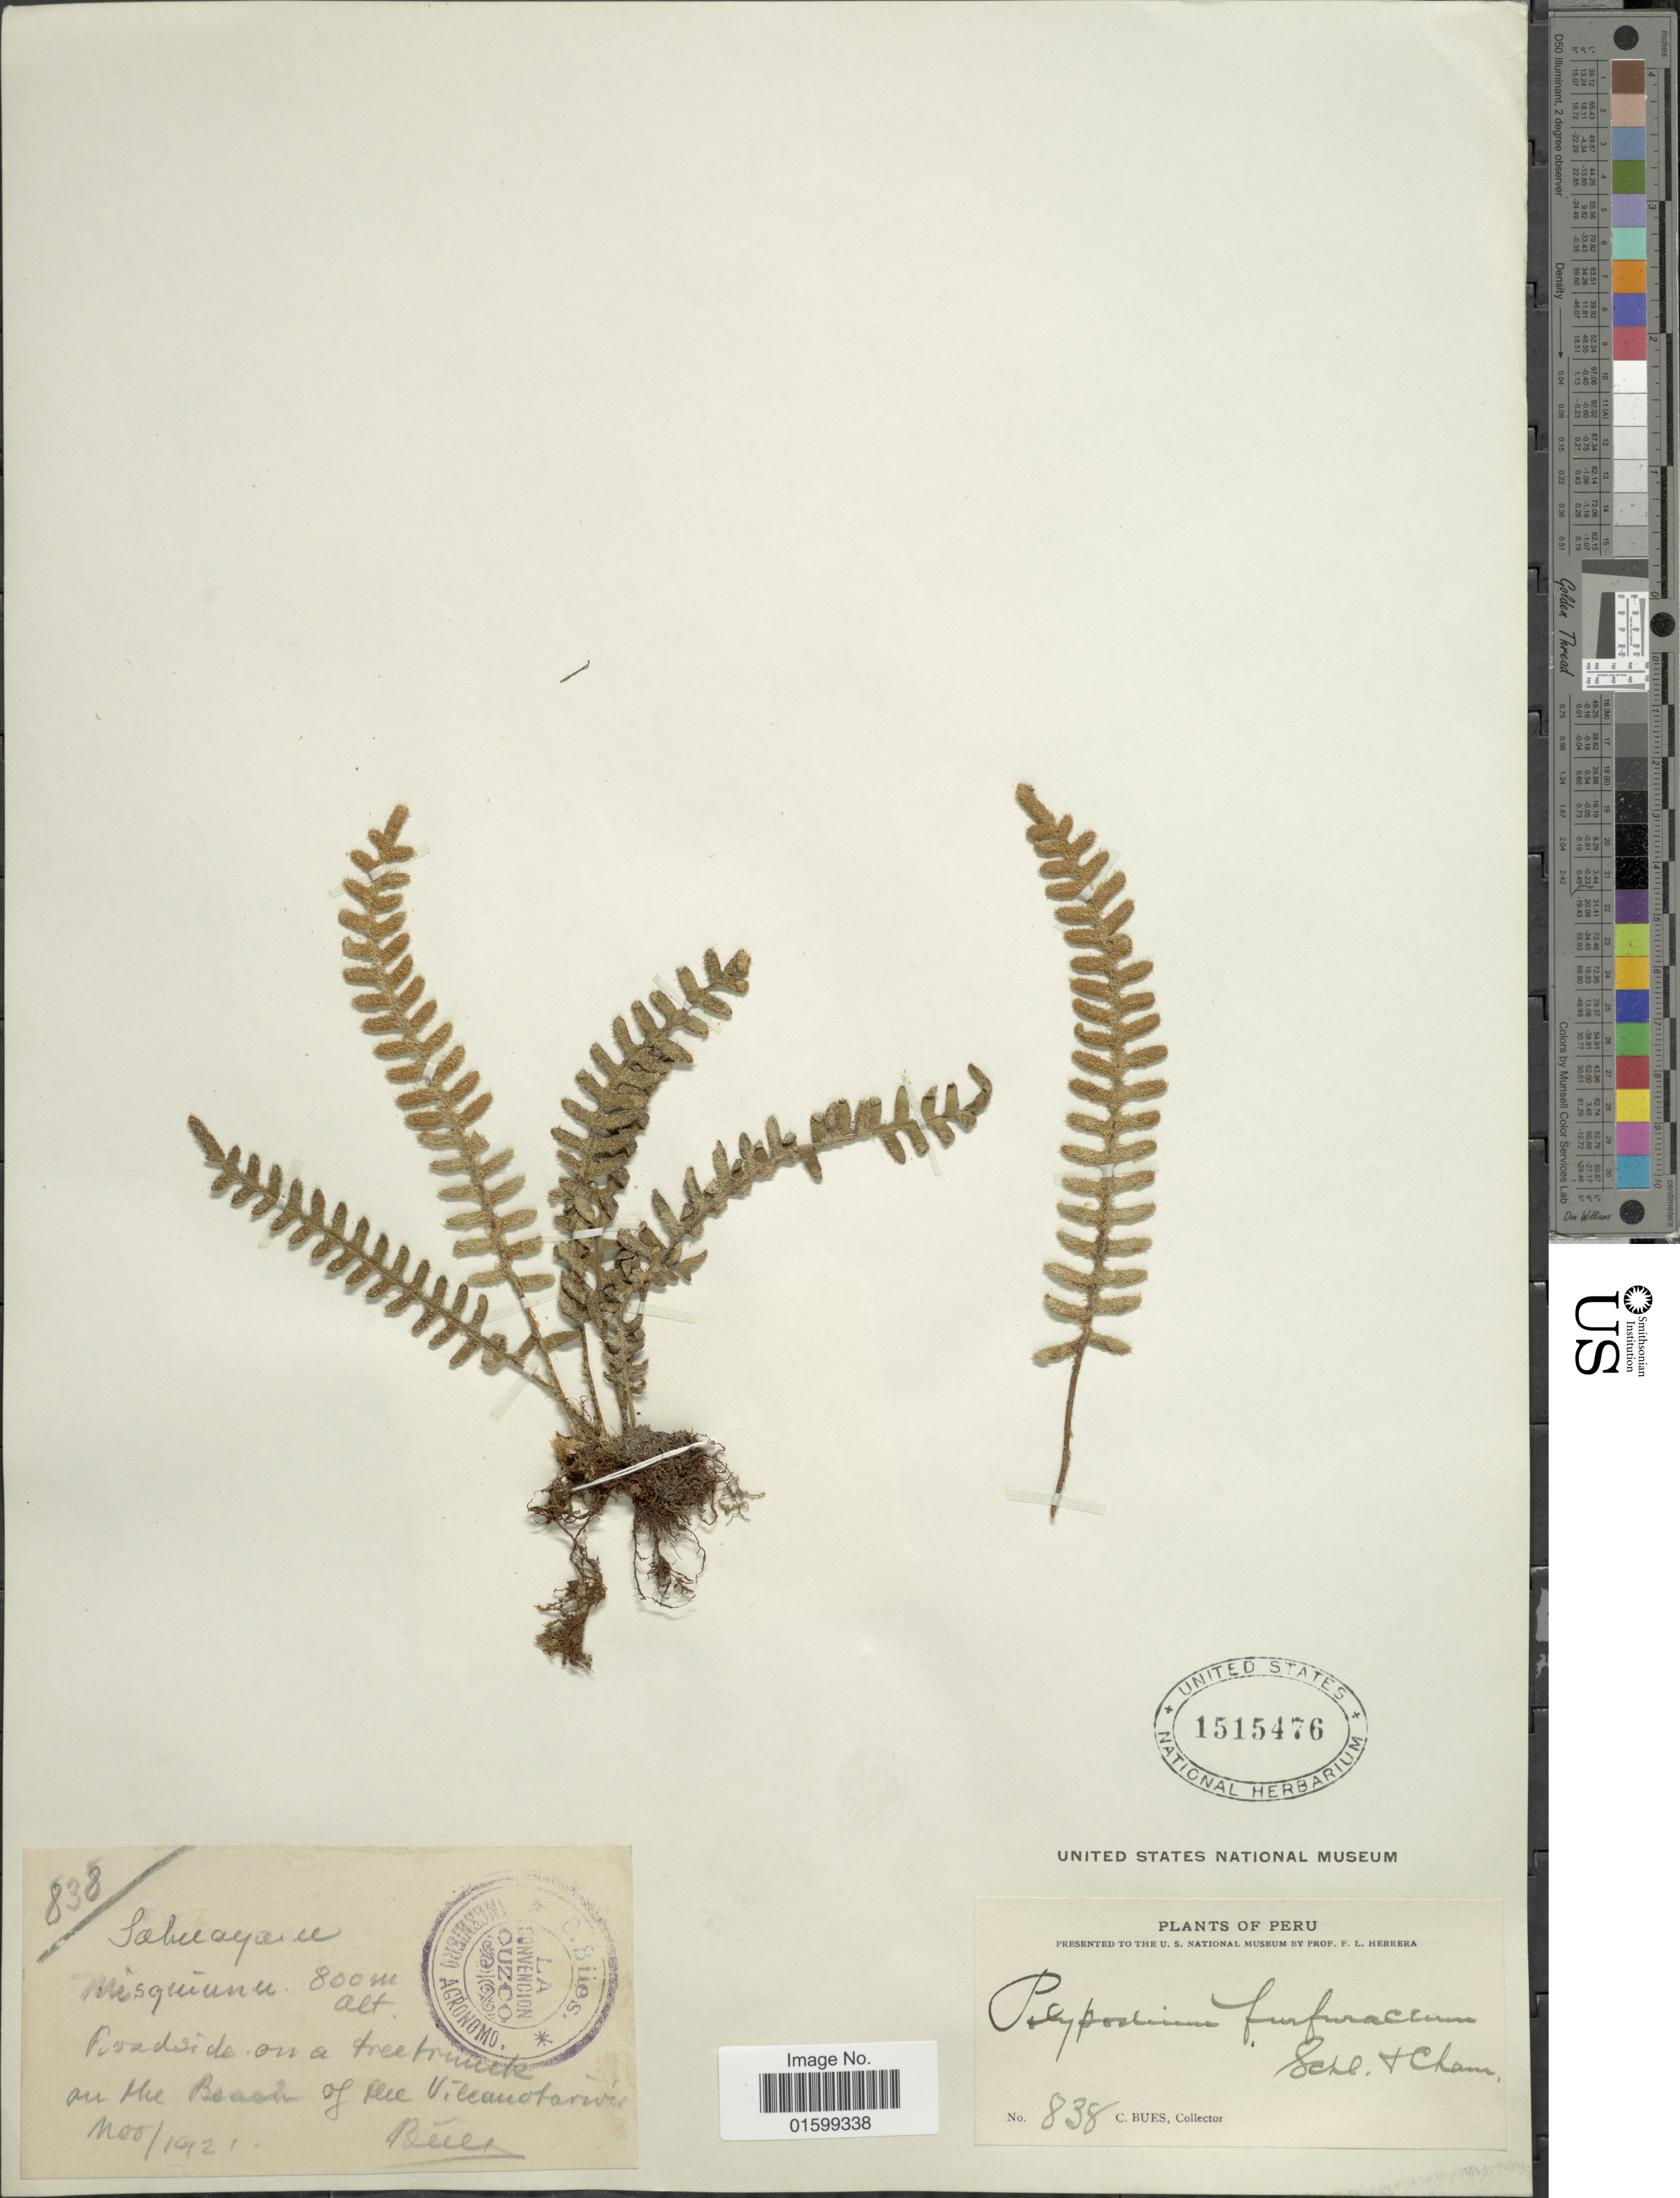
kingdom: Plantae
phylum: Tracheophyta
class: Polypodiopsida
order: Polypodiales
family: Polypodiaceae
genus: Pleopeltis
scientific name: Pleopeltis furfuracea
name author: (Schltdl. & Cham.) A.R. Sm. & Tejero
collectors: C. Bues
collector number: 838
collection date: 1921-11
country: Peru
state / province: Cusco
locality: Sahuayacu. Misquiunu. Roadside on a treetrunk on the Beach of the Vilcanota river.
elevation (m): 800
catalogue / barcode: US 1515476